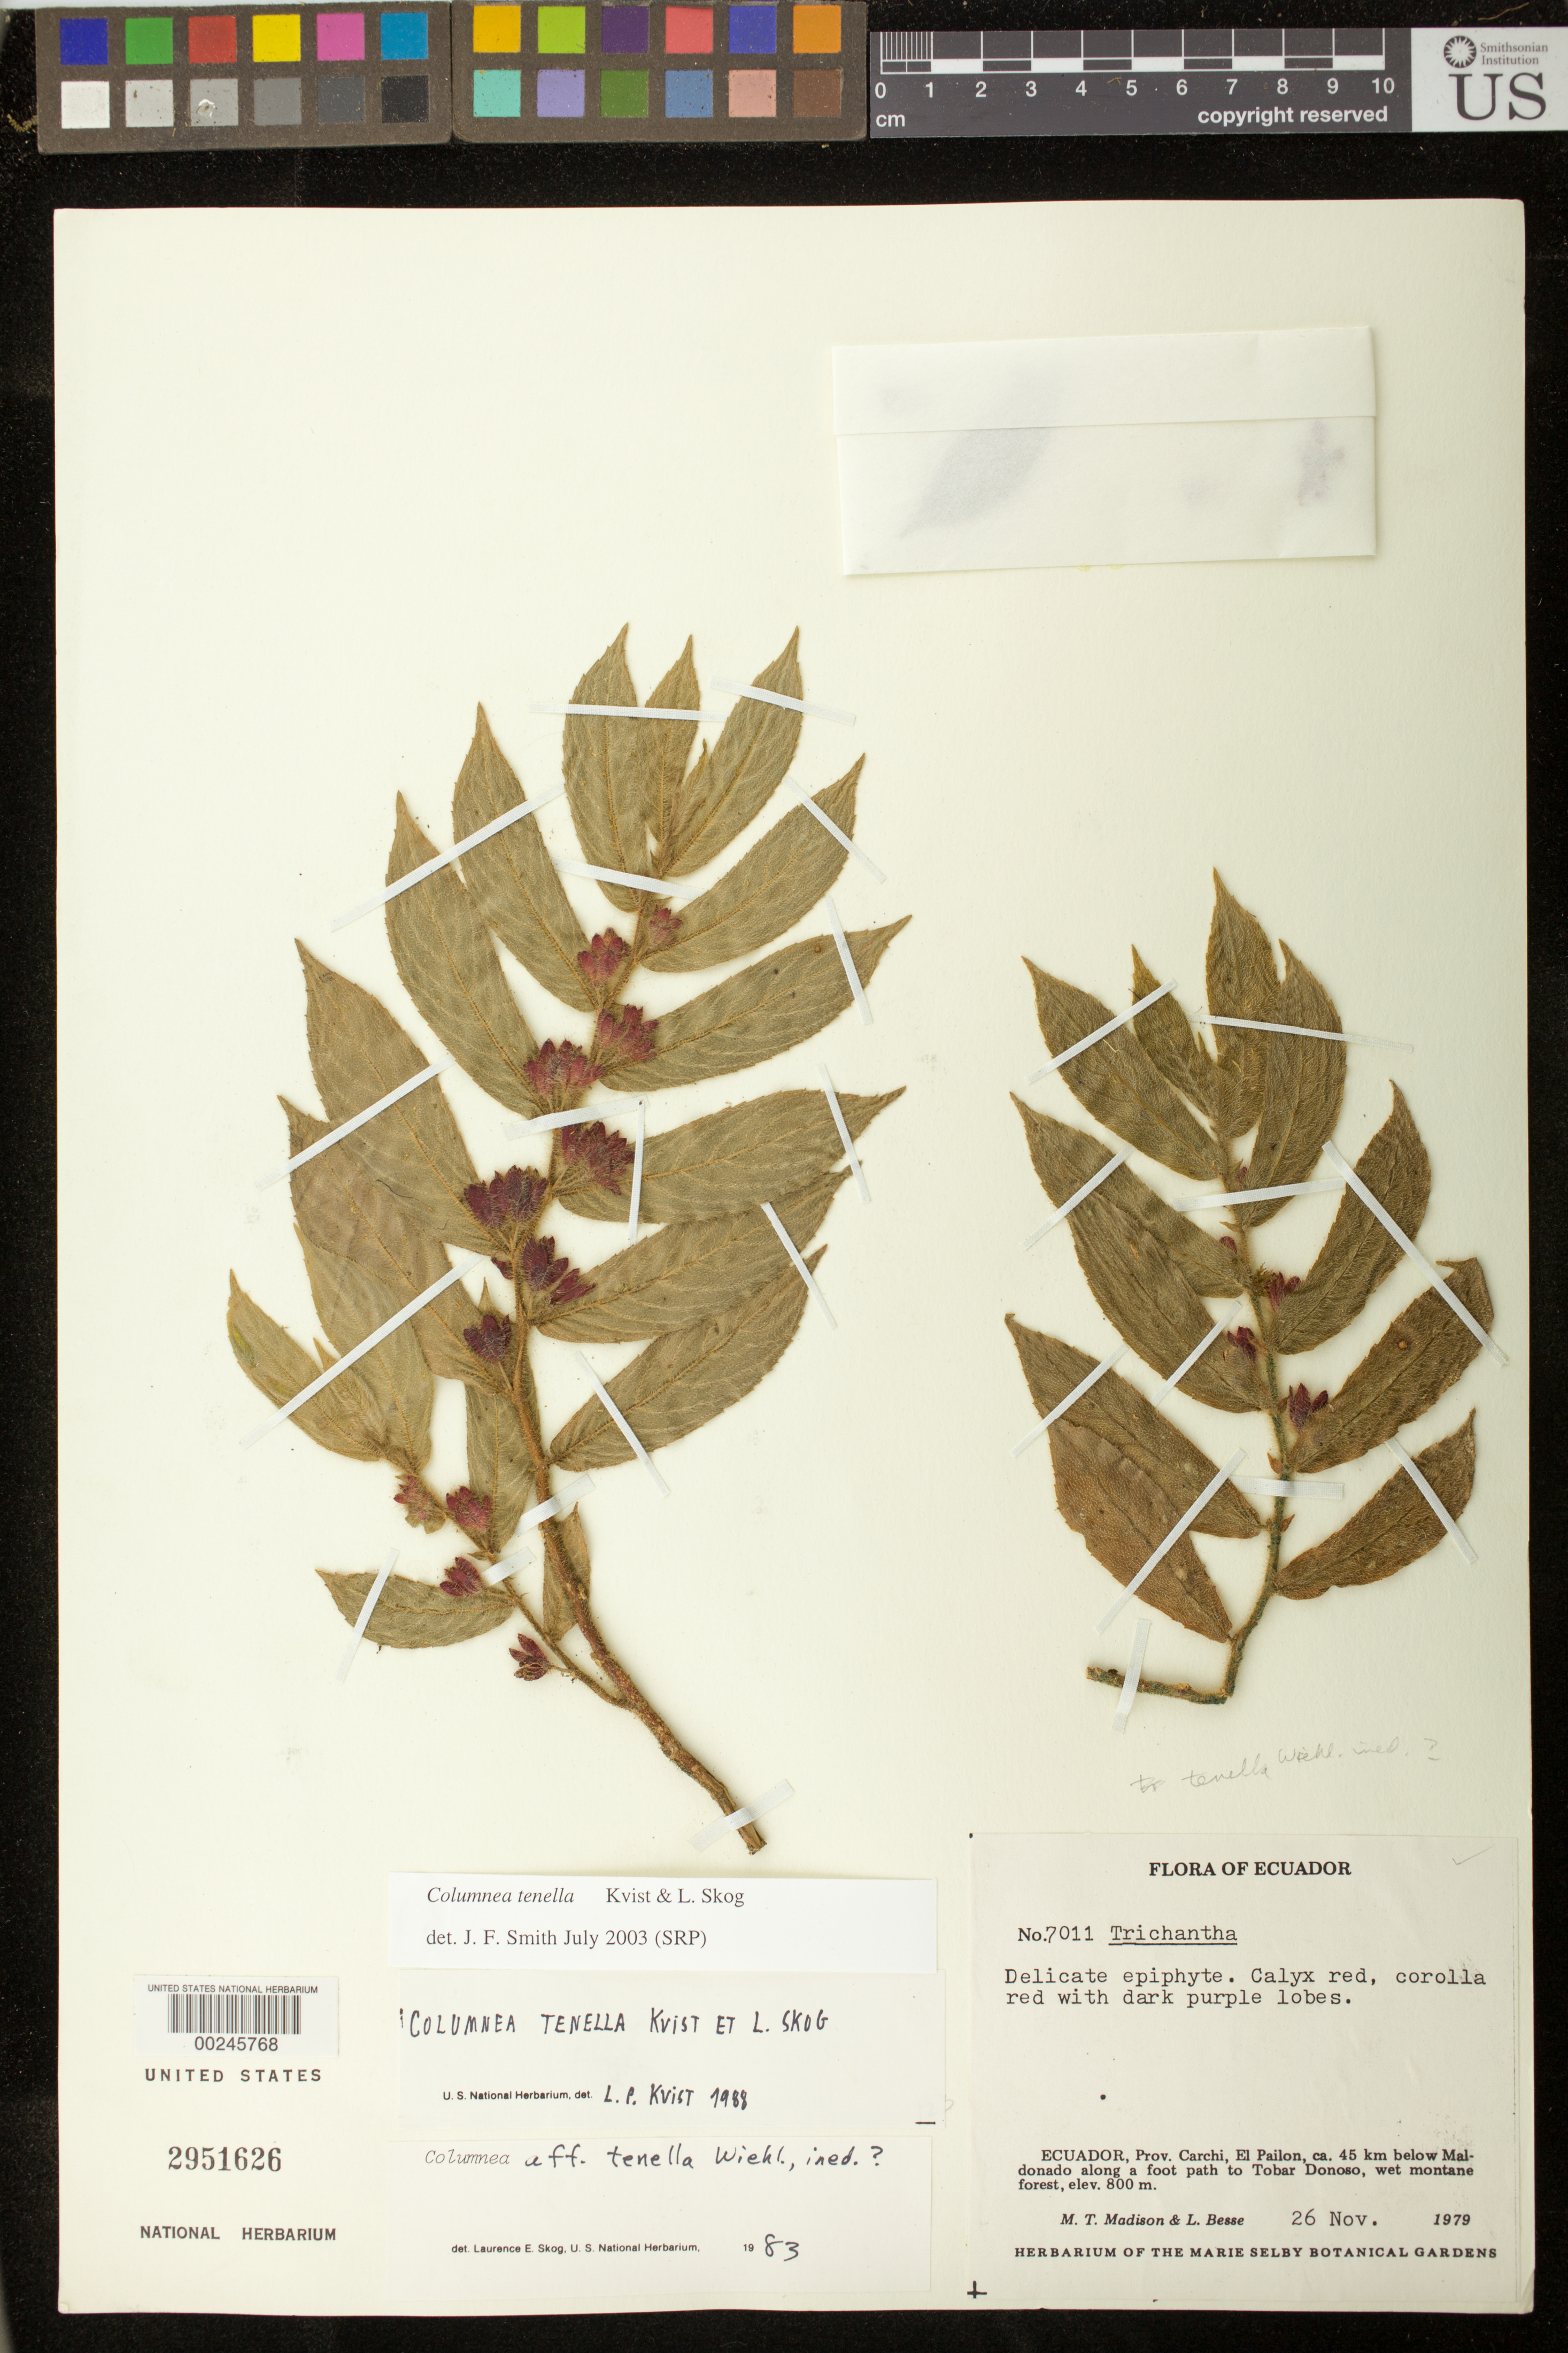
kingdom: Plantae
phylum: Tracheophyta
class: Magnoliopsida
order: Lamiales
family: Gesneriaceae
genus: Columnea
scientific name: Columnea tenella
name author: L.P. Kvist & L.E. Skog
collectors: M. T. Madison & L. Besse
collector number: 7011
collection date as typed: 26 Nov 1979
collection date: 1979-11-26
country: Ecuador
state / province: Carchi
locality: El Pailon, ca 45 km below Maldonado along a foot path to Tobar Donoso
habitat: Wet montane forest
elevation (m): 800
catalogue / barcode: US 2951626